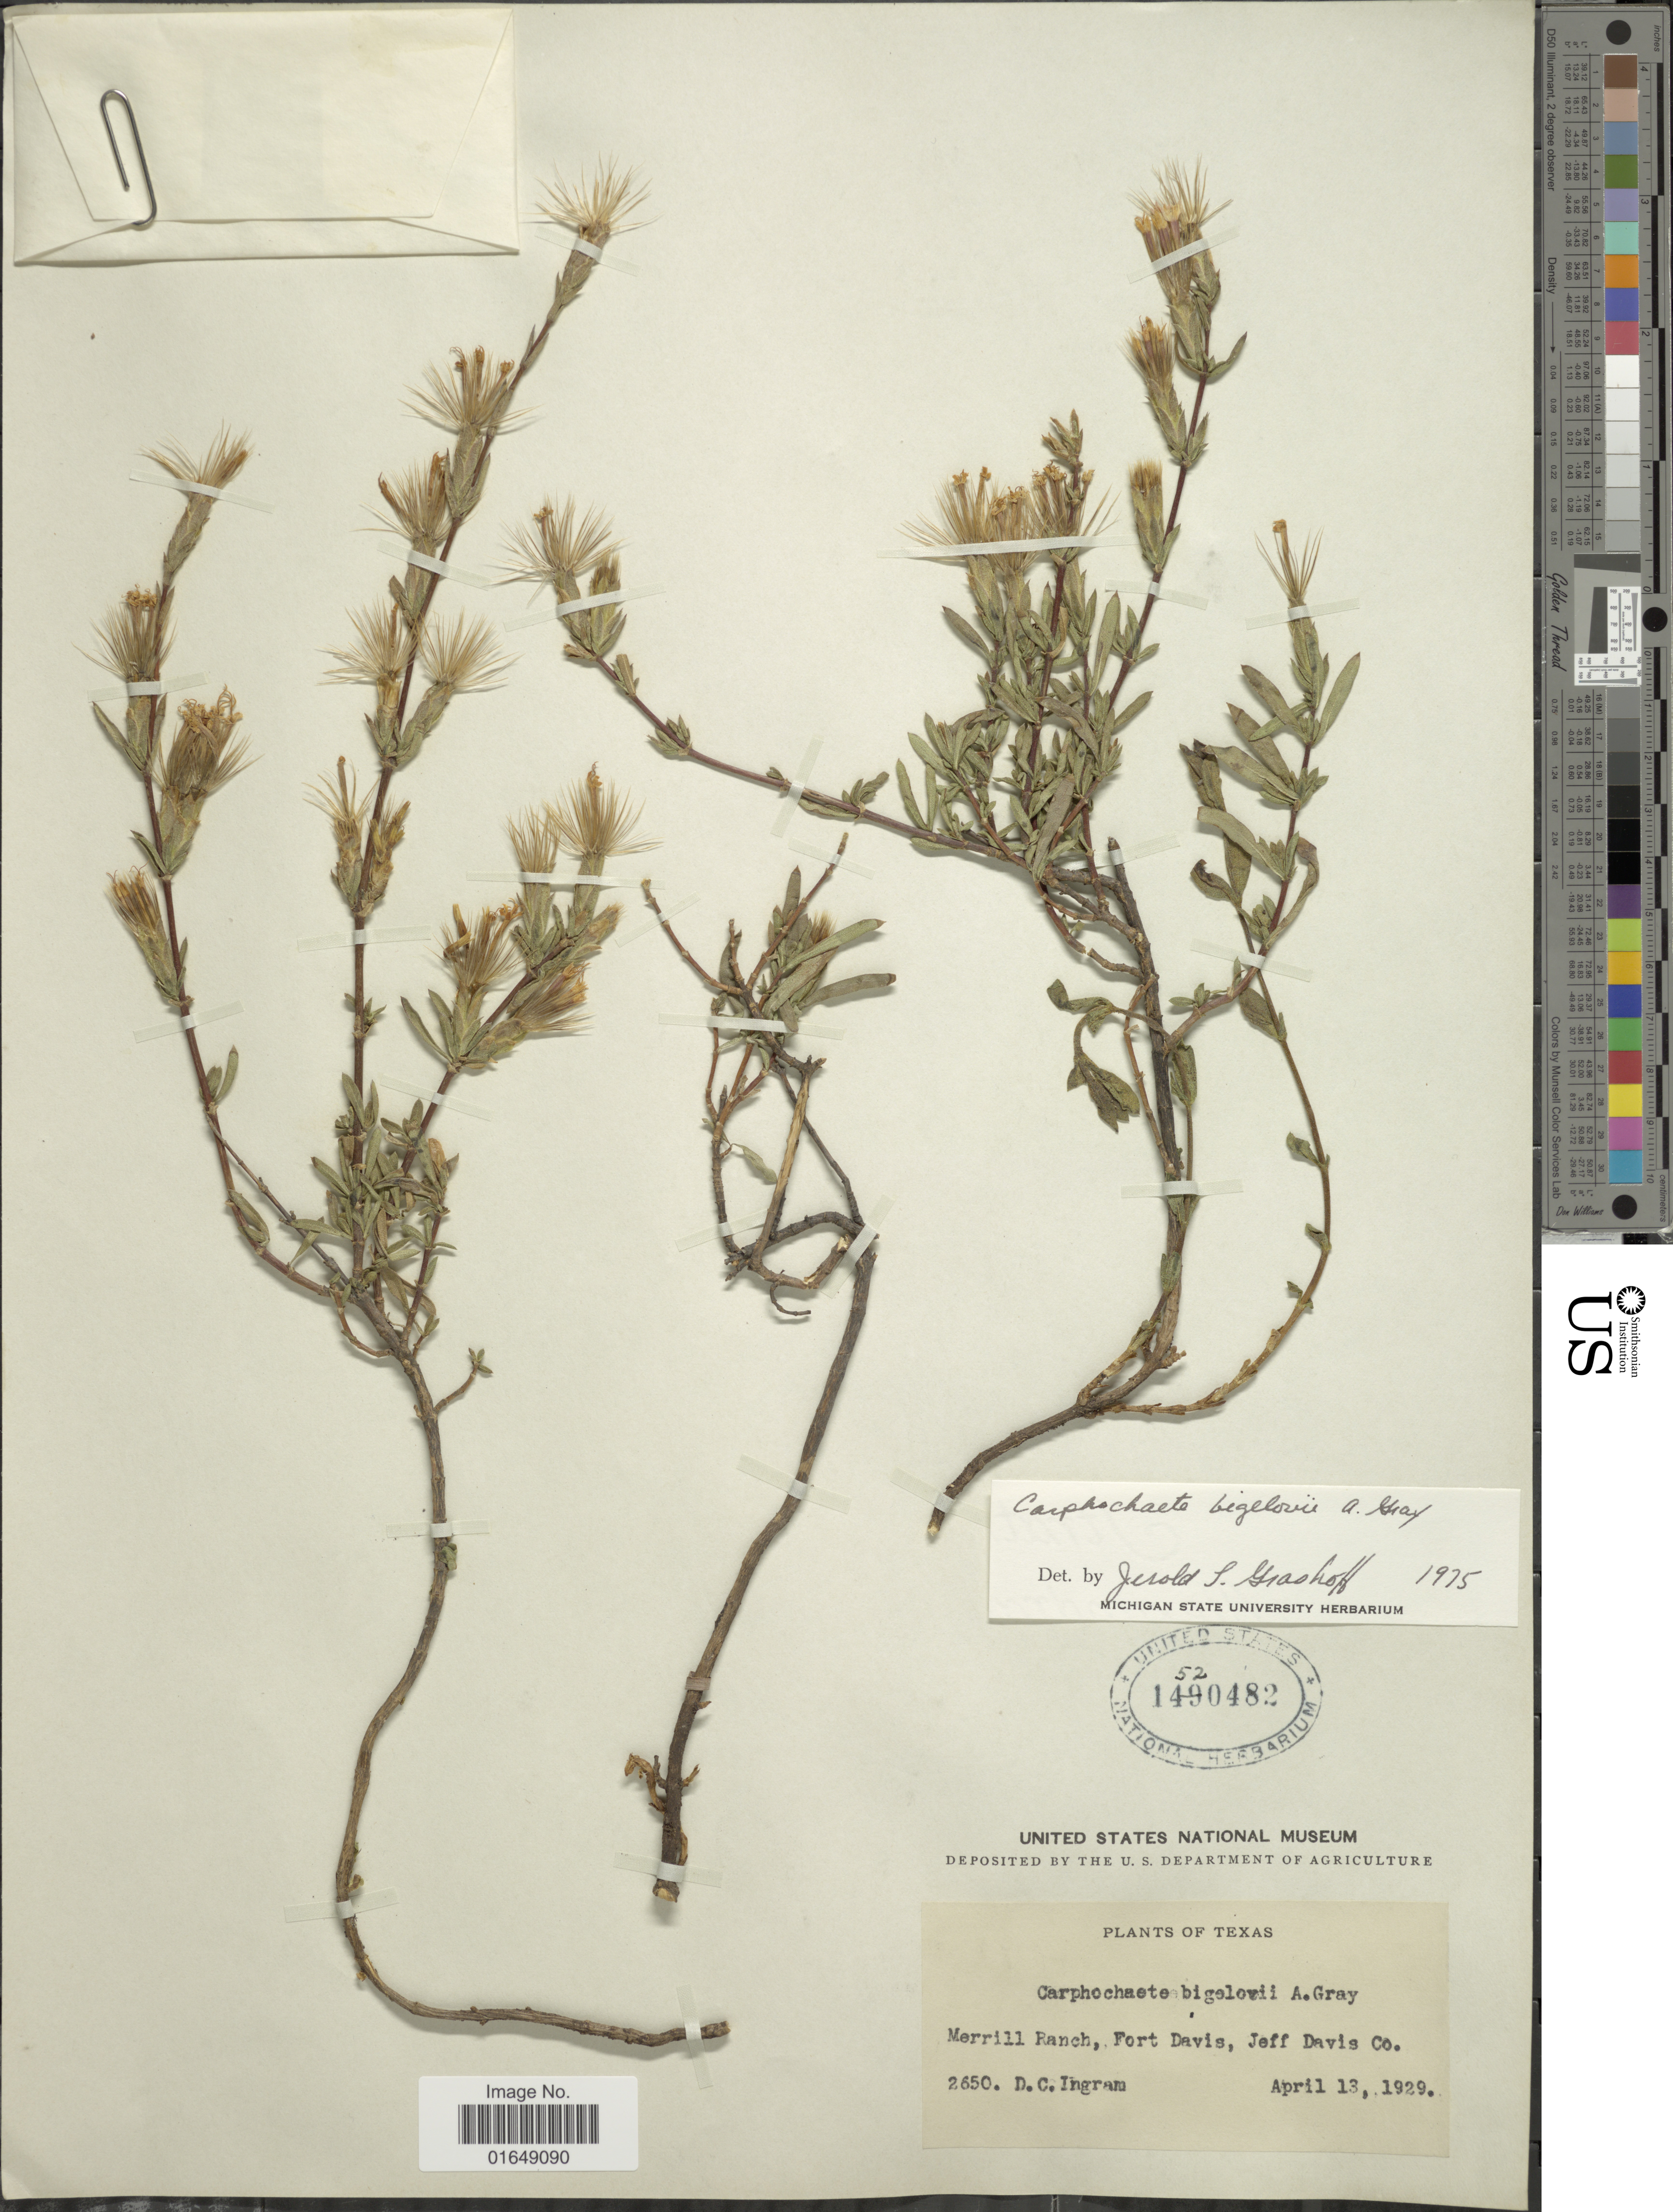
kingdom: Plantae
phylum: Tracheophyta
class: Magnoliopsida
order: Asterales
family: Asteraceae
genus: Carphochaete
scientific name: Carphochaete bigelovii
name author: A. Gray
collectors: D. C. Ingram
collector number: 2650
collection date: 1929-04-13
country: United States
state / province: Texas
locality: Merrill Ranch, Fort Davis, Jef Davis Co.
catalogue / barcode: US 1520482